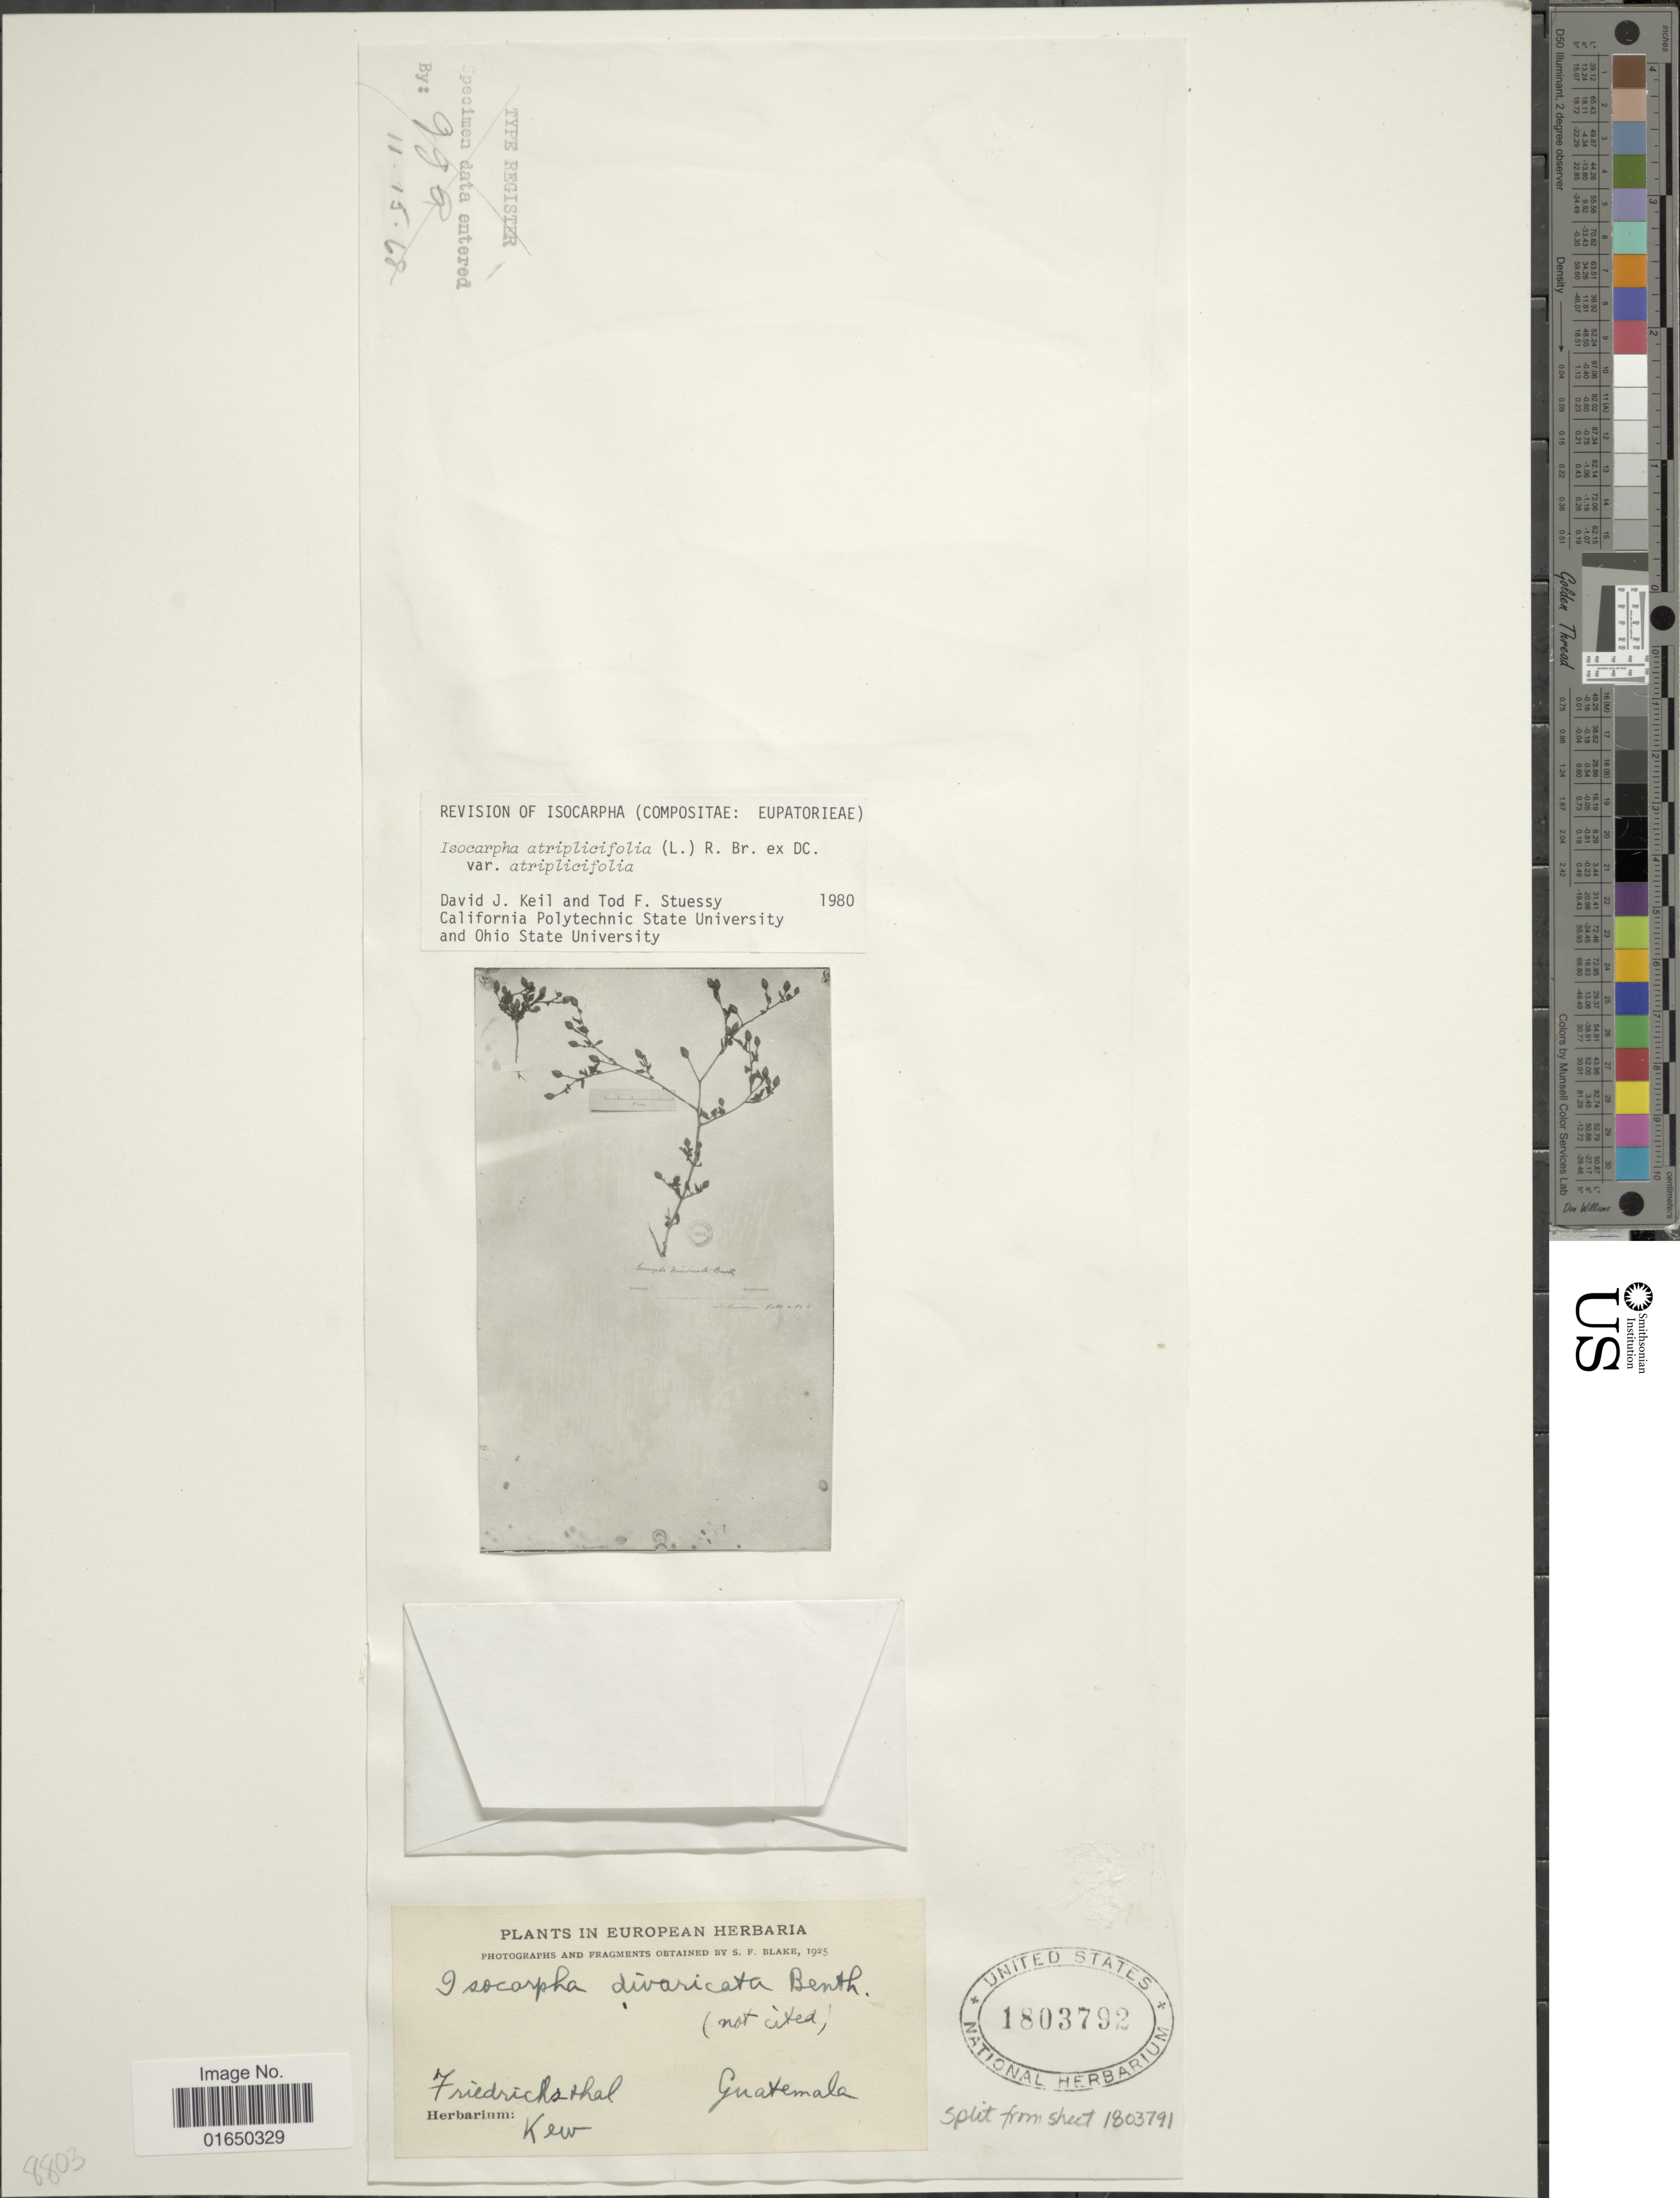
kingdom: Plantae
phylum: Tracheophyta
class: Magnoliopsida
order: Asterales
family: Asteraceae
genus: Isocarpha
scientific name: Isocarpha atriplicifolia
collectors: ex Herb. Kew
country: Guatemala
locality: Friedrichshall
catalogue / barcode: US 1803792